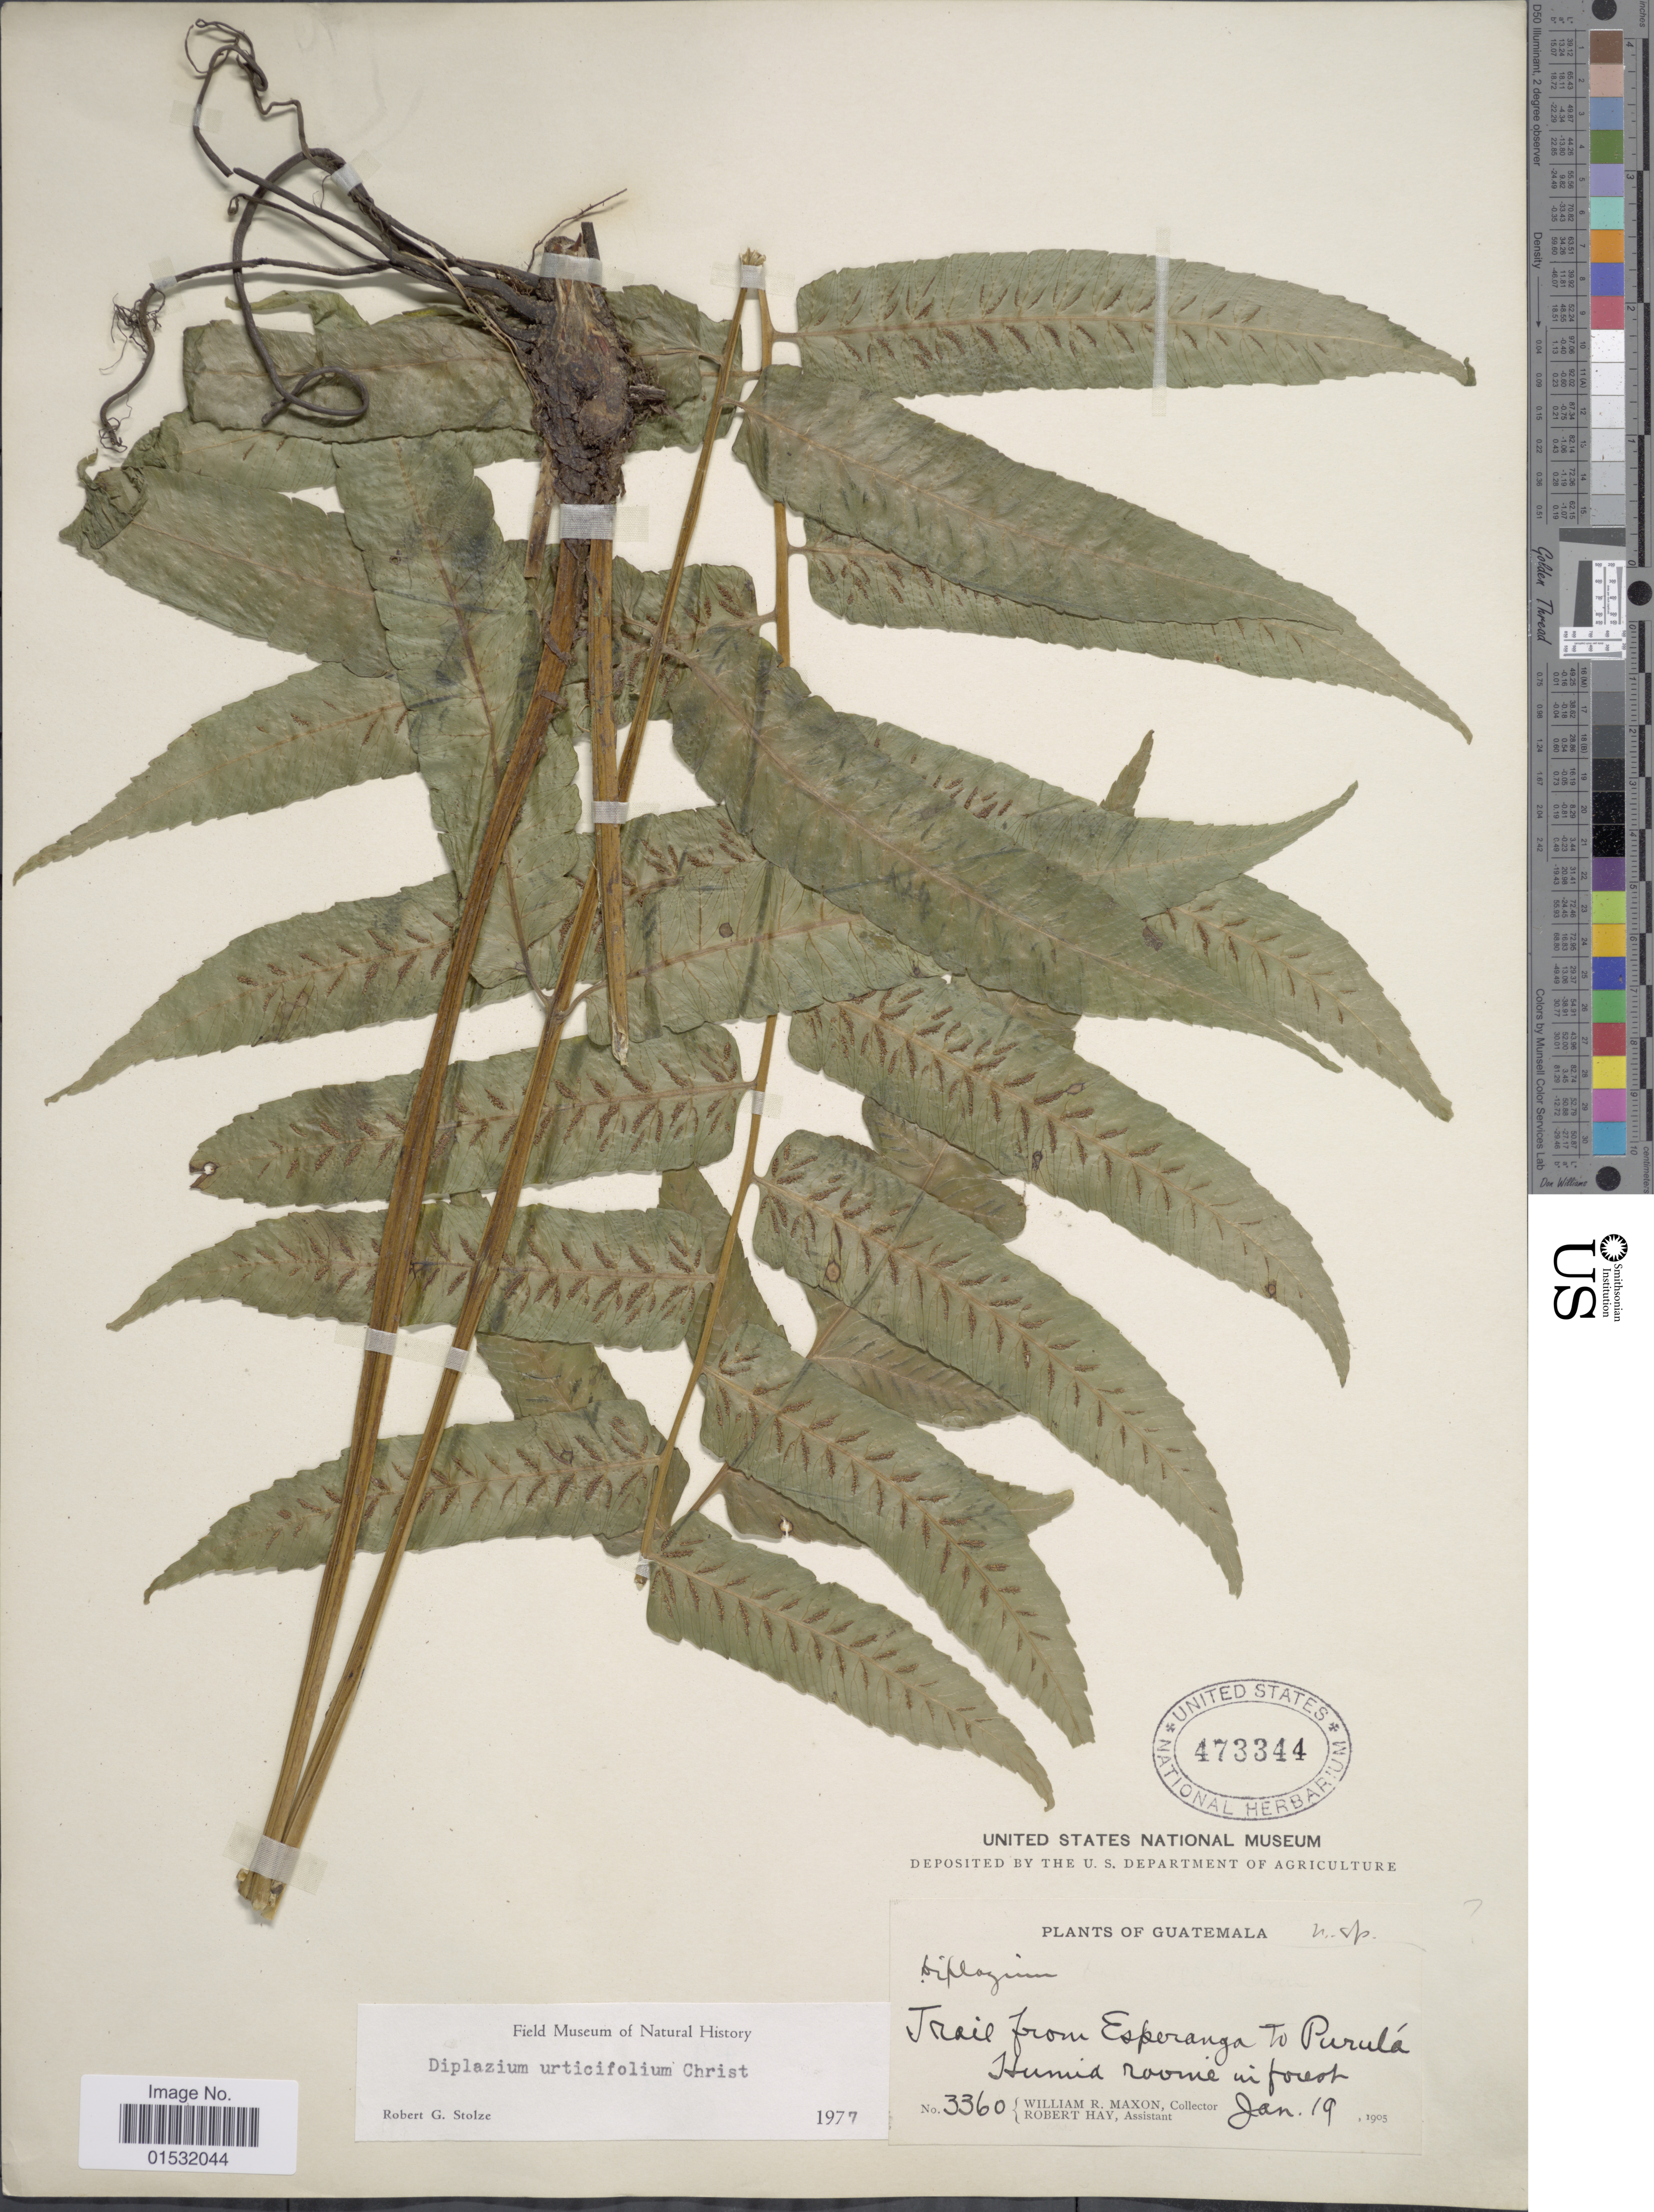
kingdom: Plantae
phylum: Tracheophyta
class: Polypodiopsida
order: Polypodiales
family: Athyriaceae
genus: Diplazium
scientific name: Diplazium urticifolium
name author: Christ in Pittier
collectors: W. R. Maxon & R. H. Hay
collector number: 3360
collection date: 1905-01-19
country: Guatemala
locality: Trail from Esperanga to Purulá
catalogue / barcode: US 473344